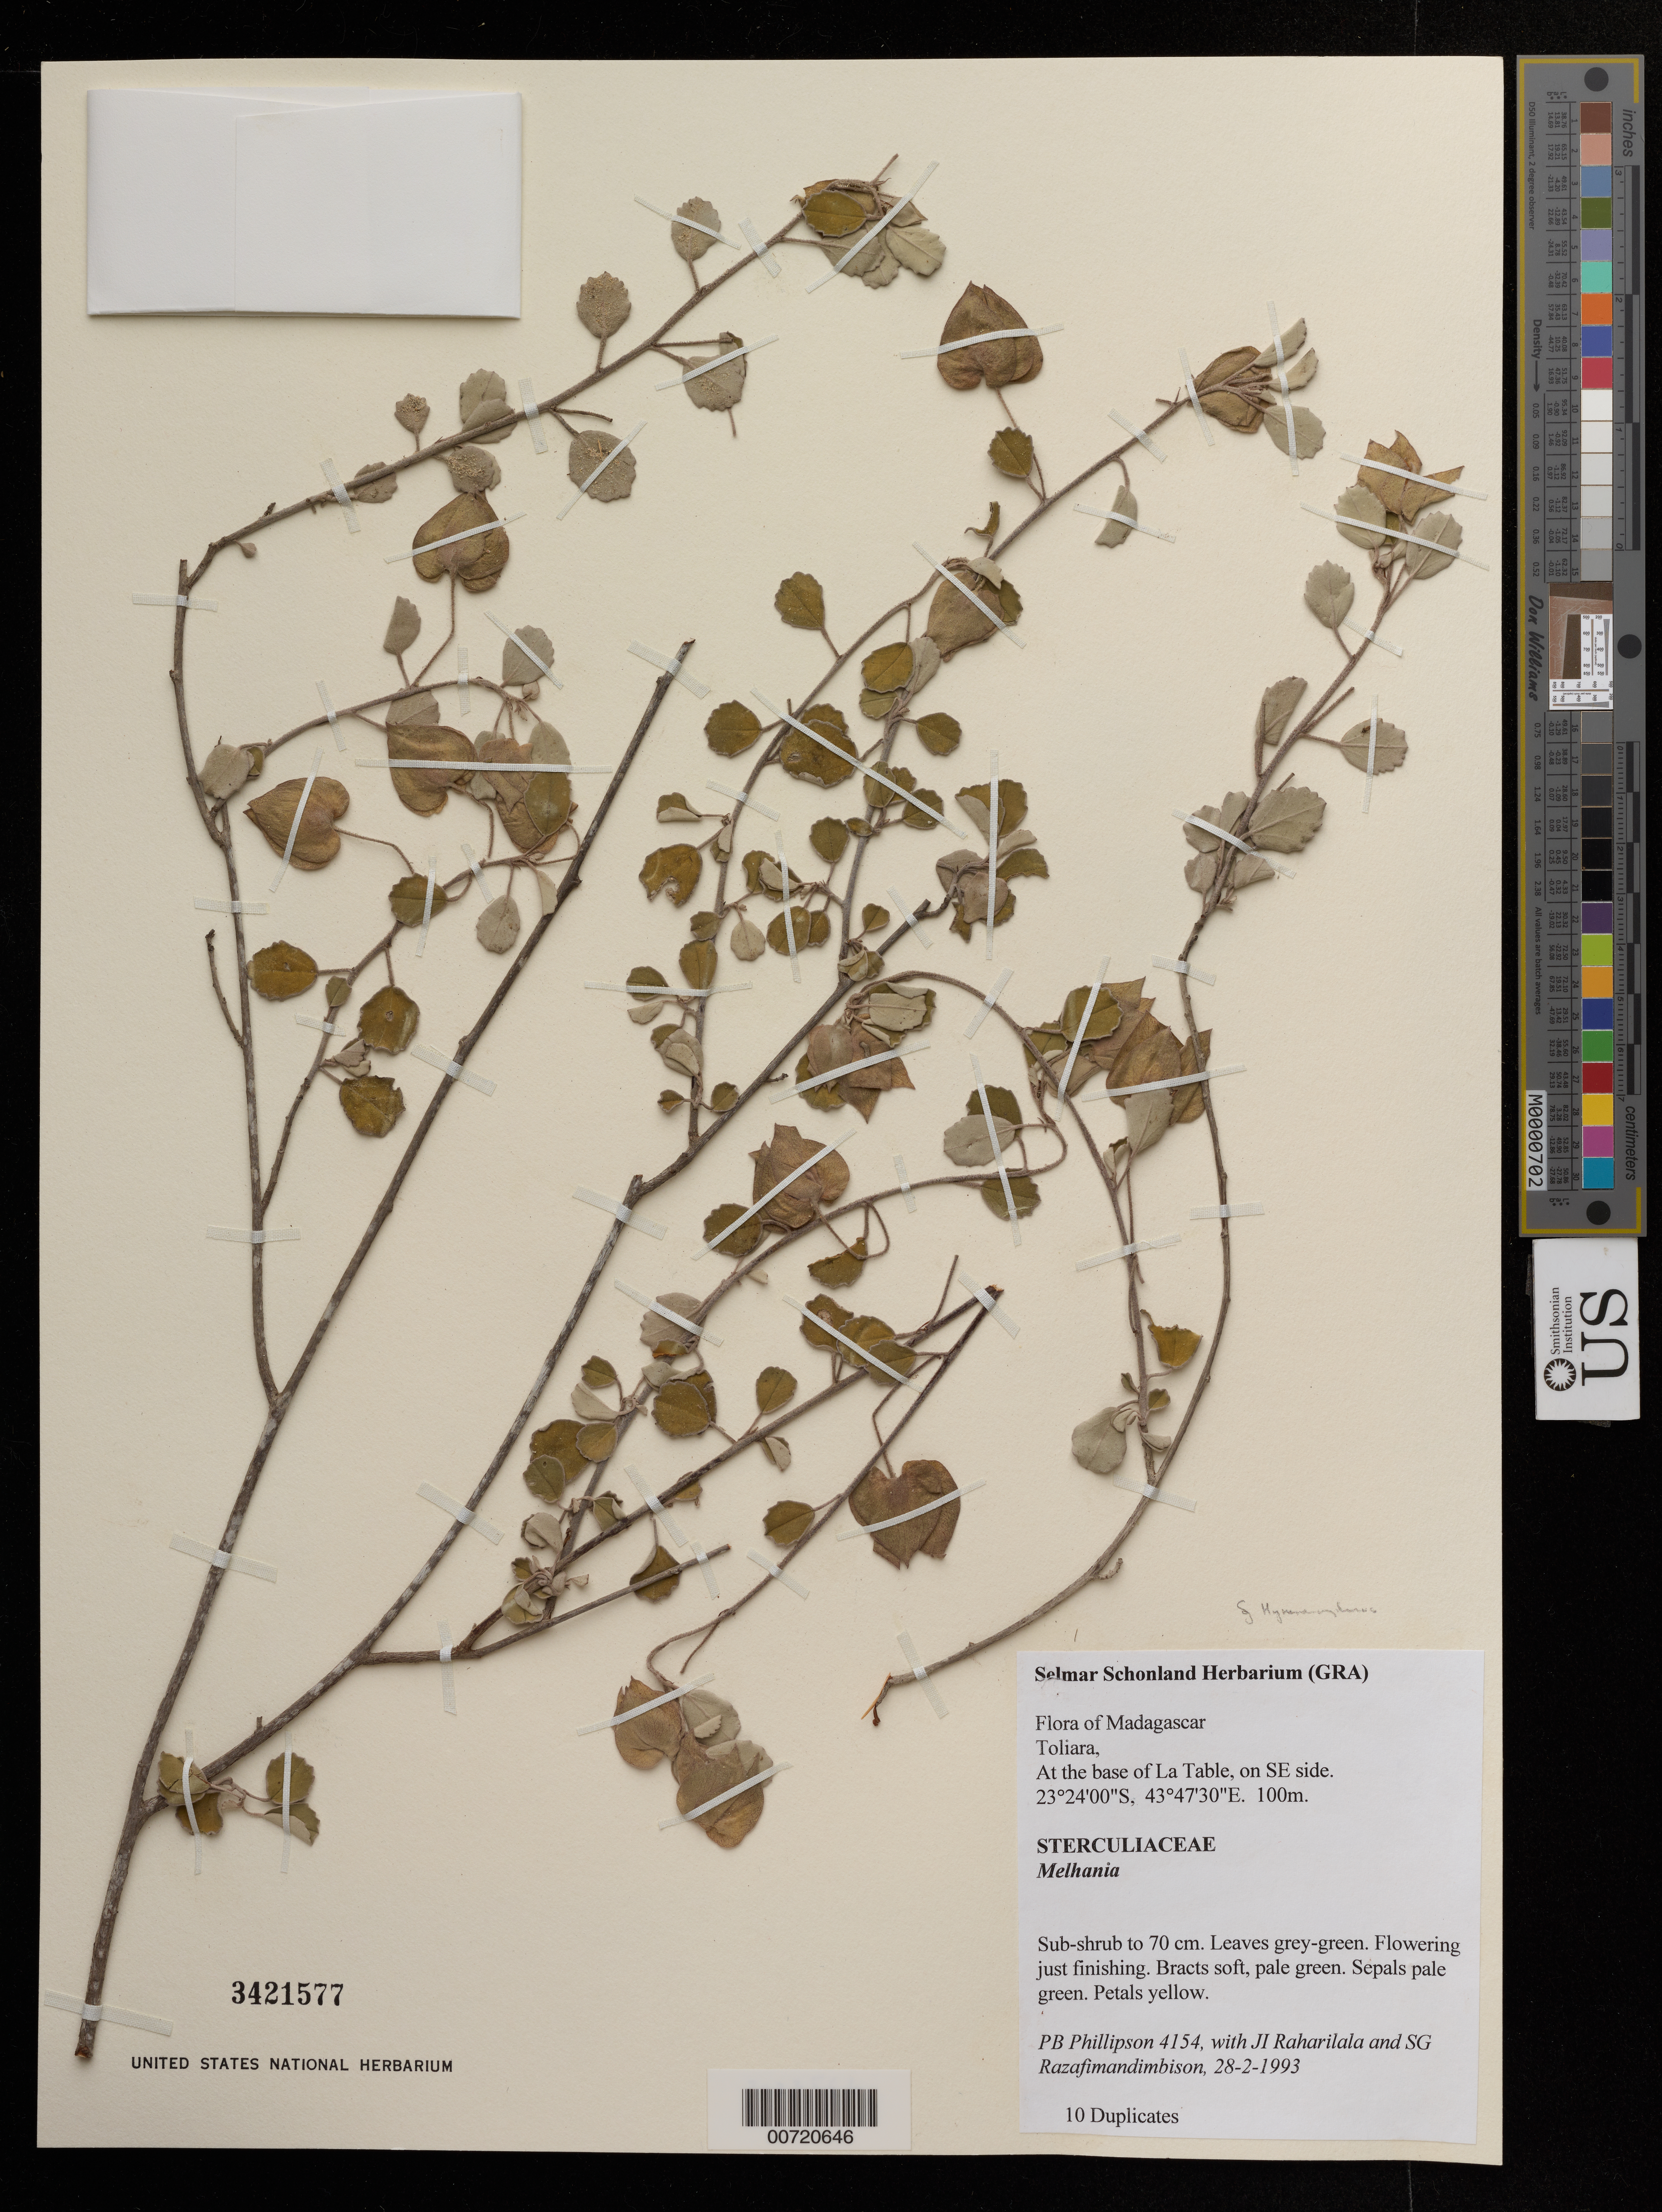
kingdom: Plantae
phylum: Tracheophyta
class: Magnoliopsida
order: Malvales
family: Malvaceae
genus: Melhania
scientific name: Melhania tulearensis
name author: Arènes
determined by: Dorr, Laurence J., Curator (BOT), Smithsonian Institution - National Museum of Natural History (UNITED STATES)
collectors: P. B. Phillipson, J. Raharilala & S. Razafimandimbison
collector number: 4154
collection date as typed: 28 Feb 1993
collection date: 1993-02-28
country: Madagascar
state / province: Atsimo-Andrefana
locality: At the base of La Table, on SE side.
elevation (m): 100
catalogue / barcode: US 3421577